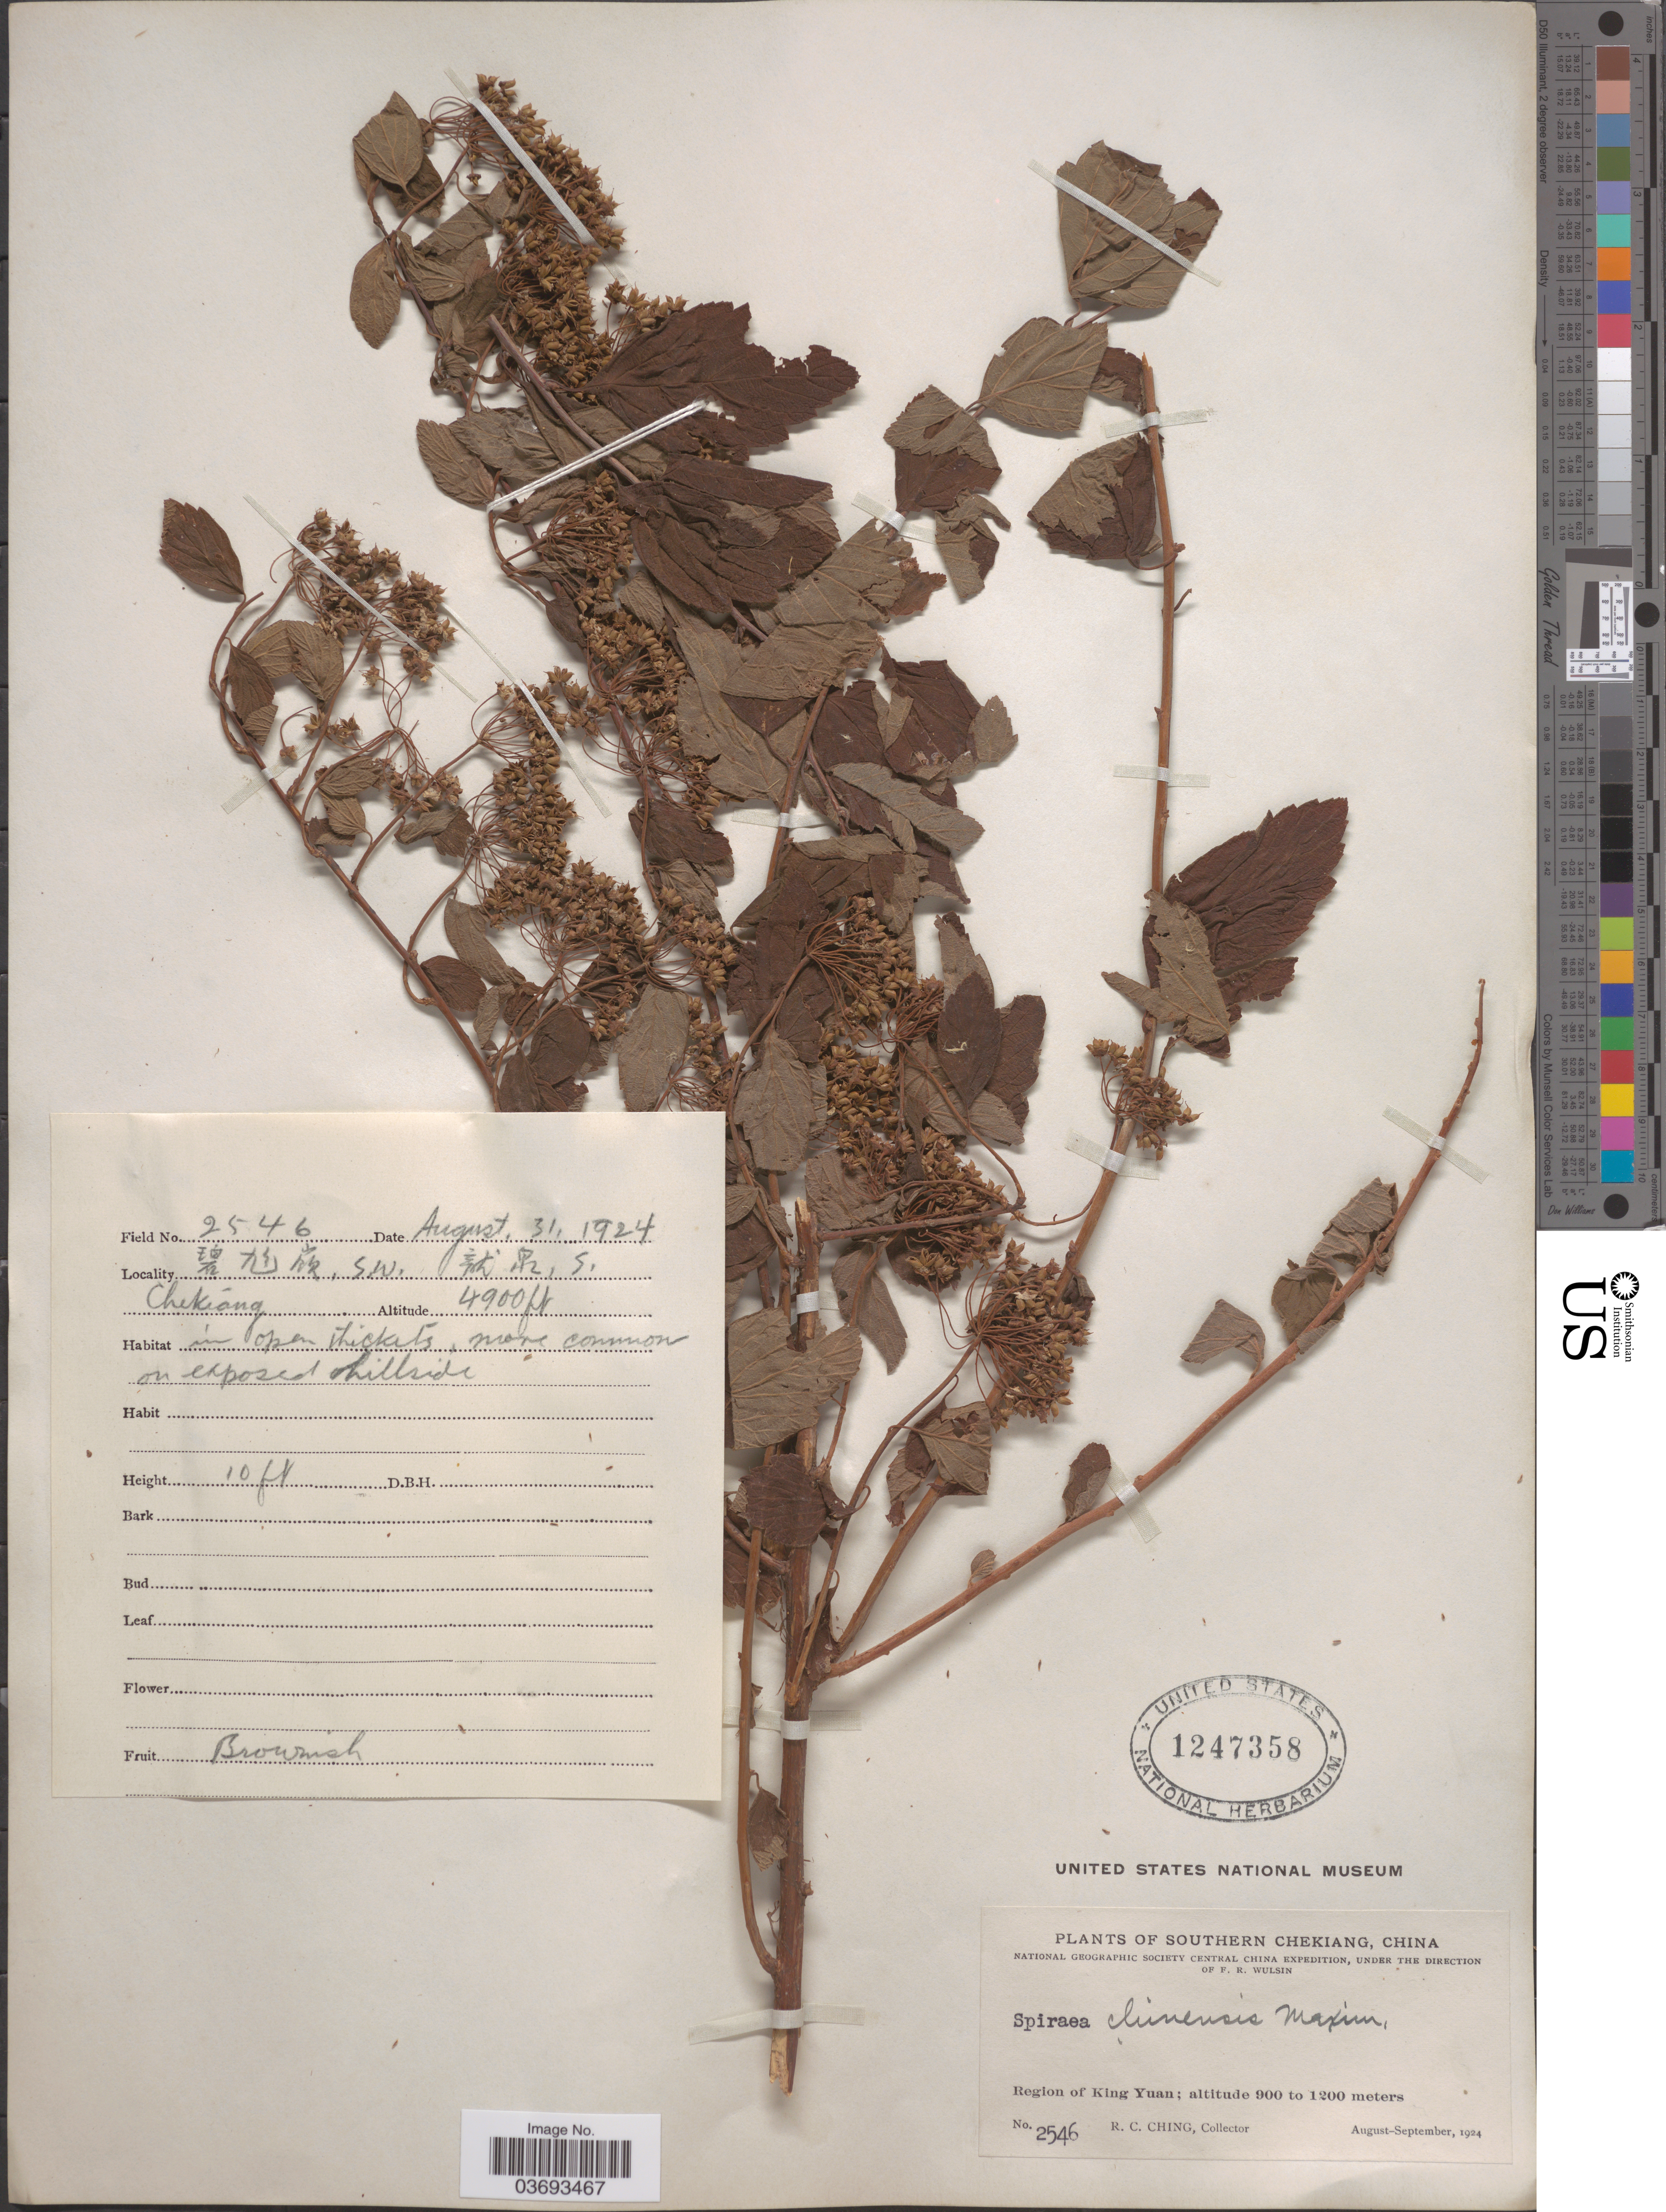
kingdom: Plantae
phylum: Tracheophyta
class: Magnoliopsida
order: Rosales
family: Rosaceae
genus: Spiraea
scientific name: Spiraea chinensis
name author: Maxim.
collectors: R. C. Ching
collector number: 2546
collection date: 1924-08-31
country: China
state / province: Zhejiang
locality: X, S.W. X, Southern Chekiang. Region of King Yuan.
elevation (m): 1494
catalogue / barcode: US 1247358